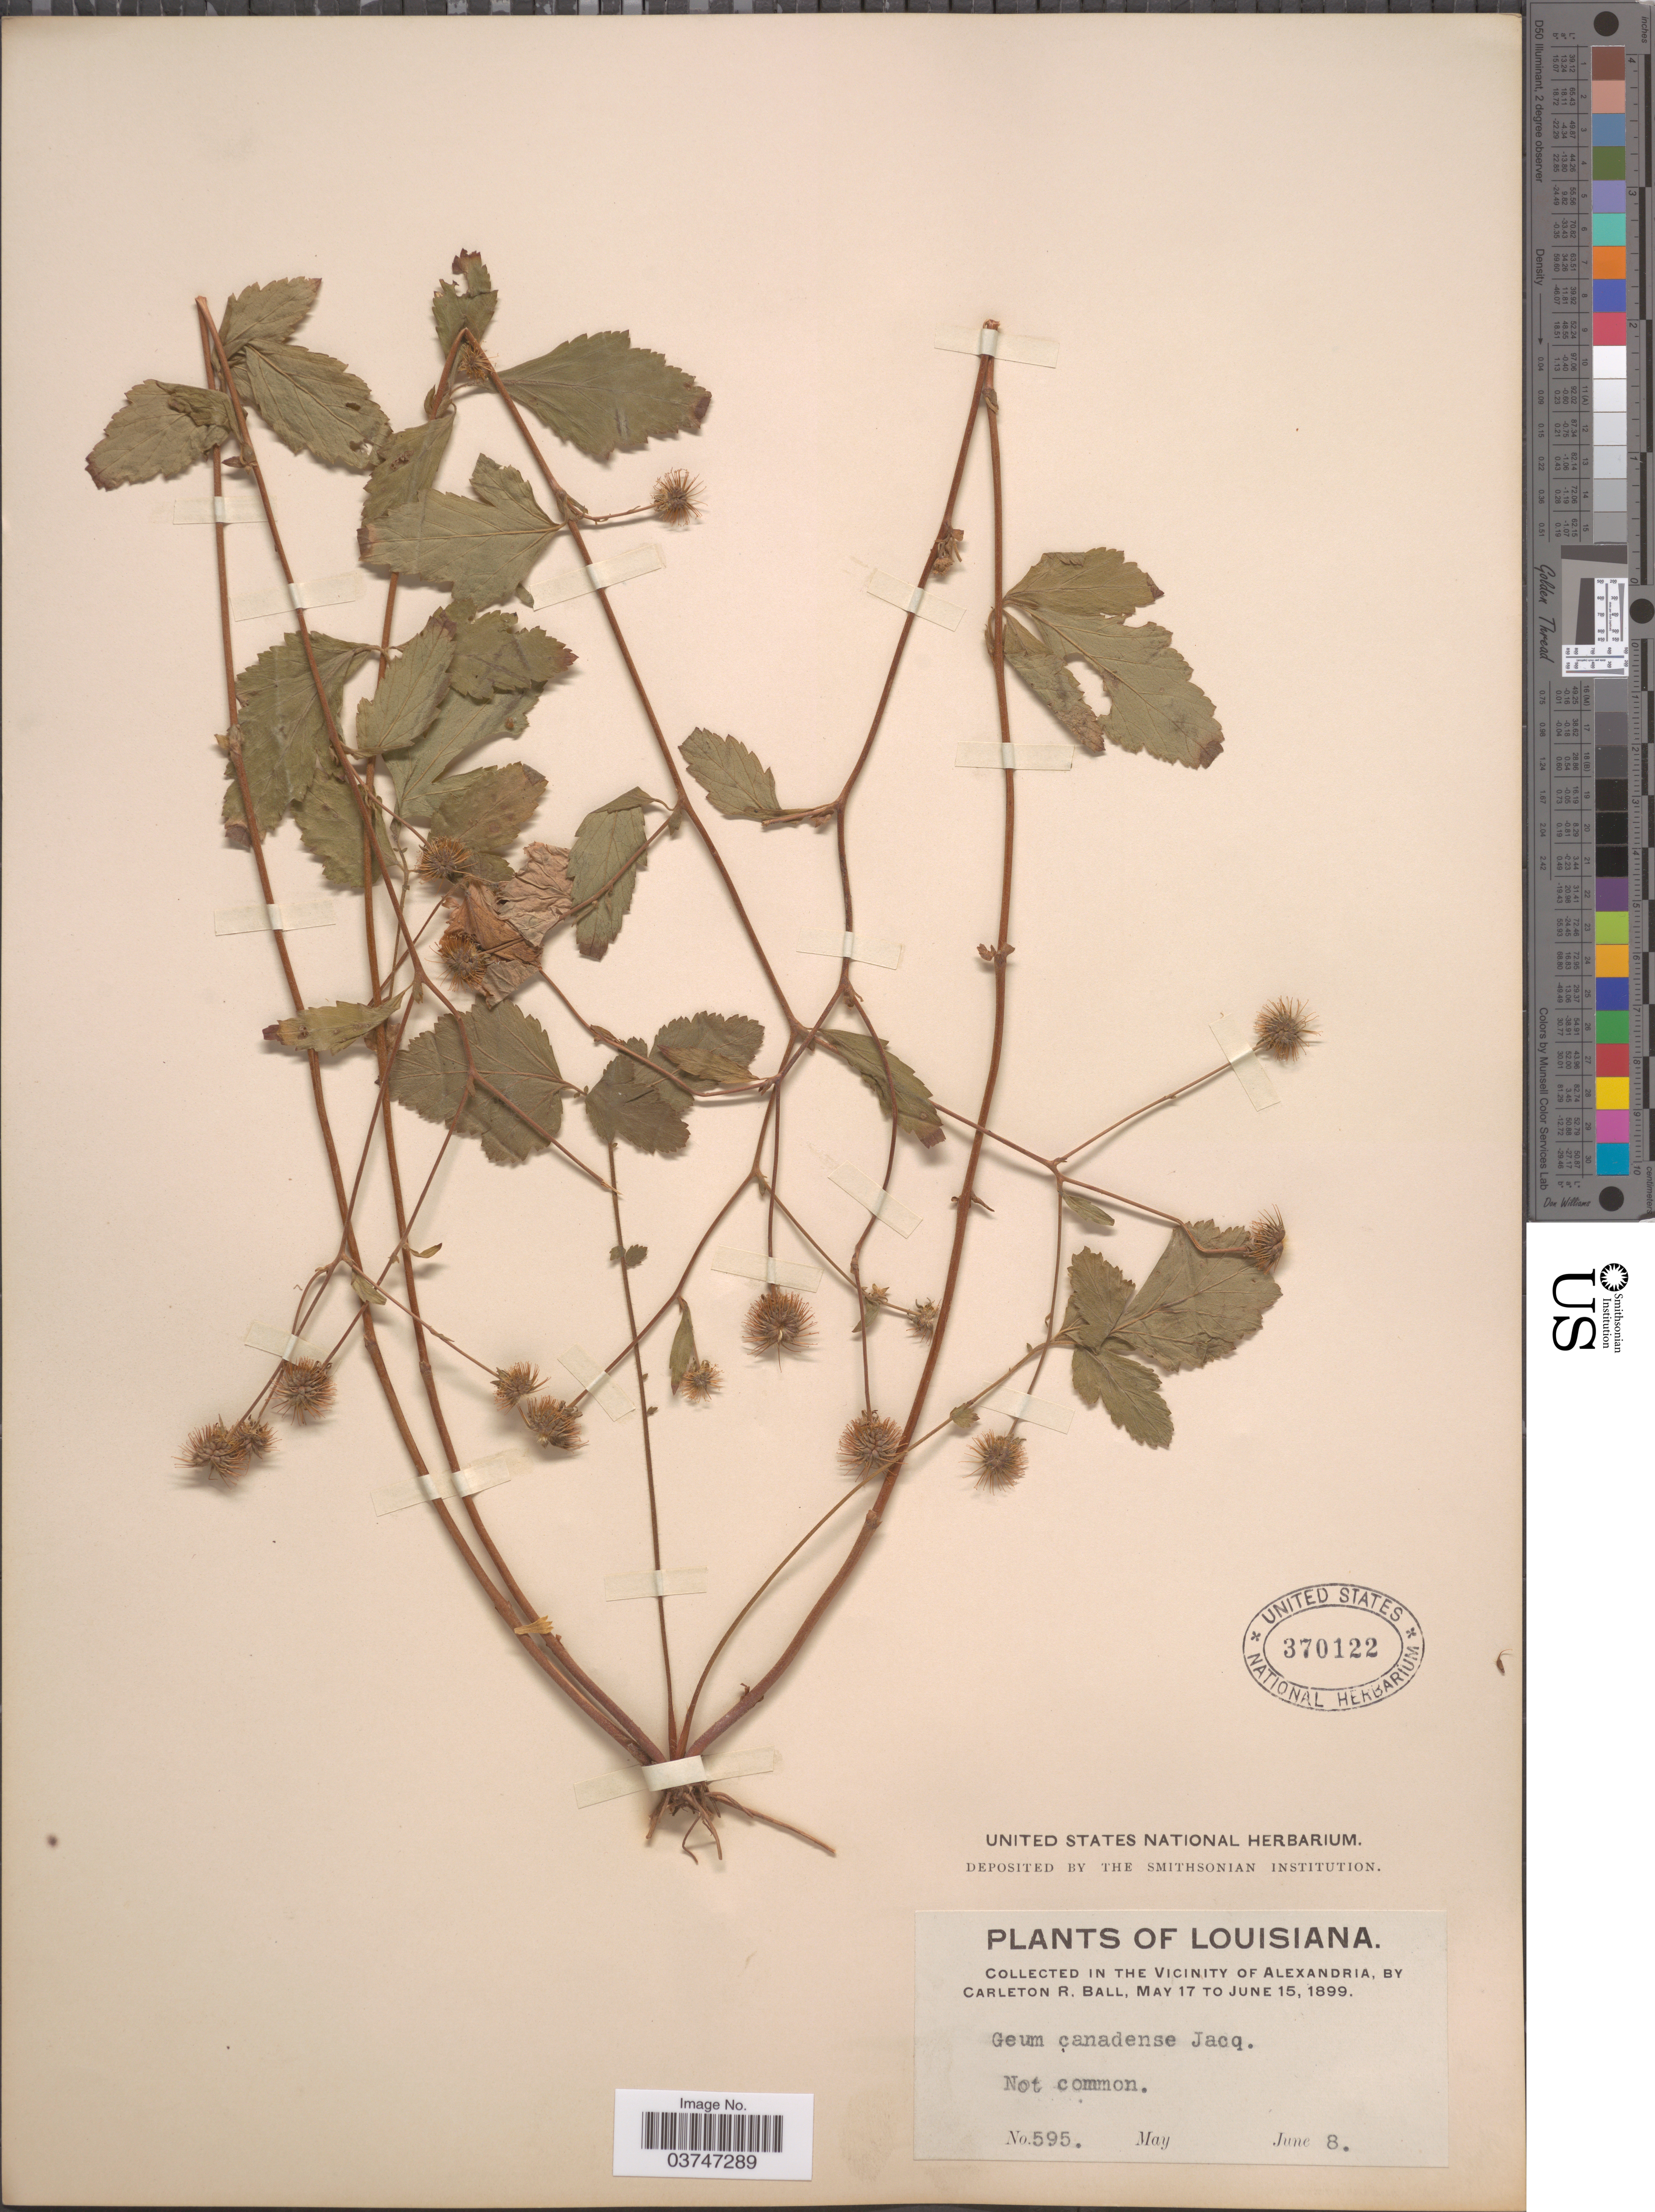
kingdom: Plantae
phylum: Tracheophyta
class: Magnoliopsida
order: Rosales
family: Rosaceae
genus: Geum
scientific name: Geum canadense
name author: Jacq.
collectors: C. R. Ball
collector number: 595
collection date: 1899-06-08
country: United States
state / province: Louisiana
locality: Vicinity of Alexandria.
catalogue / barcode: US 370122